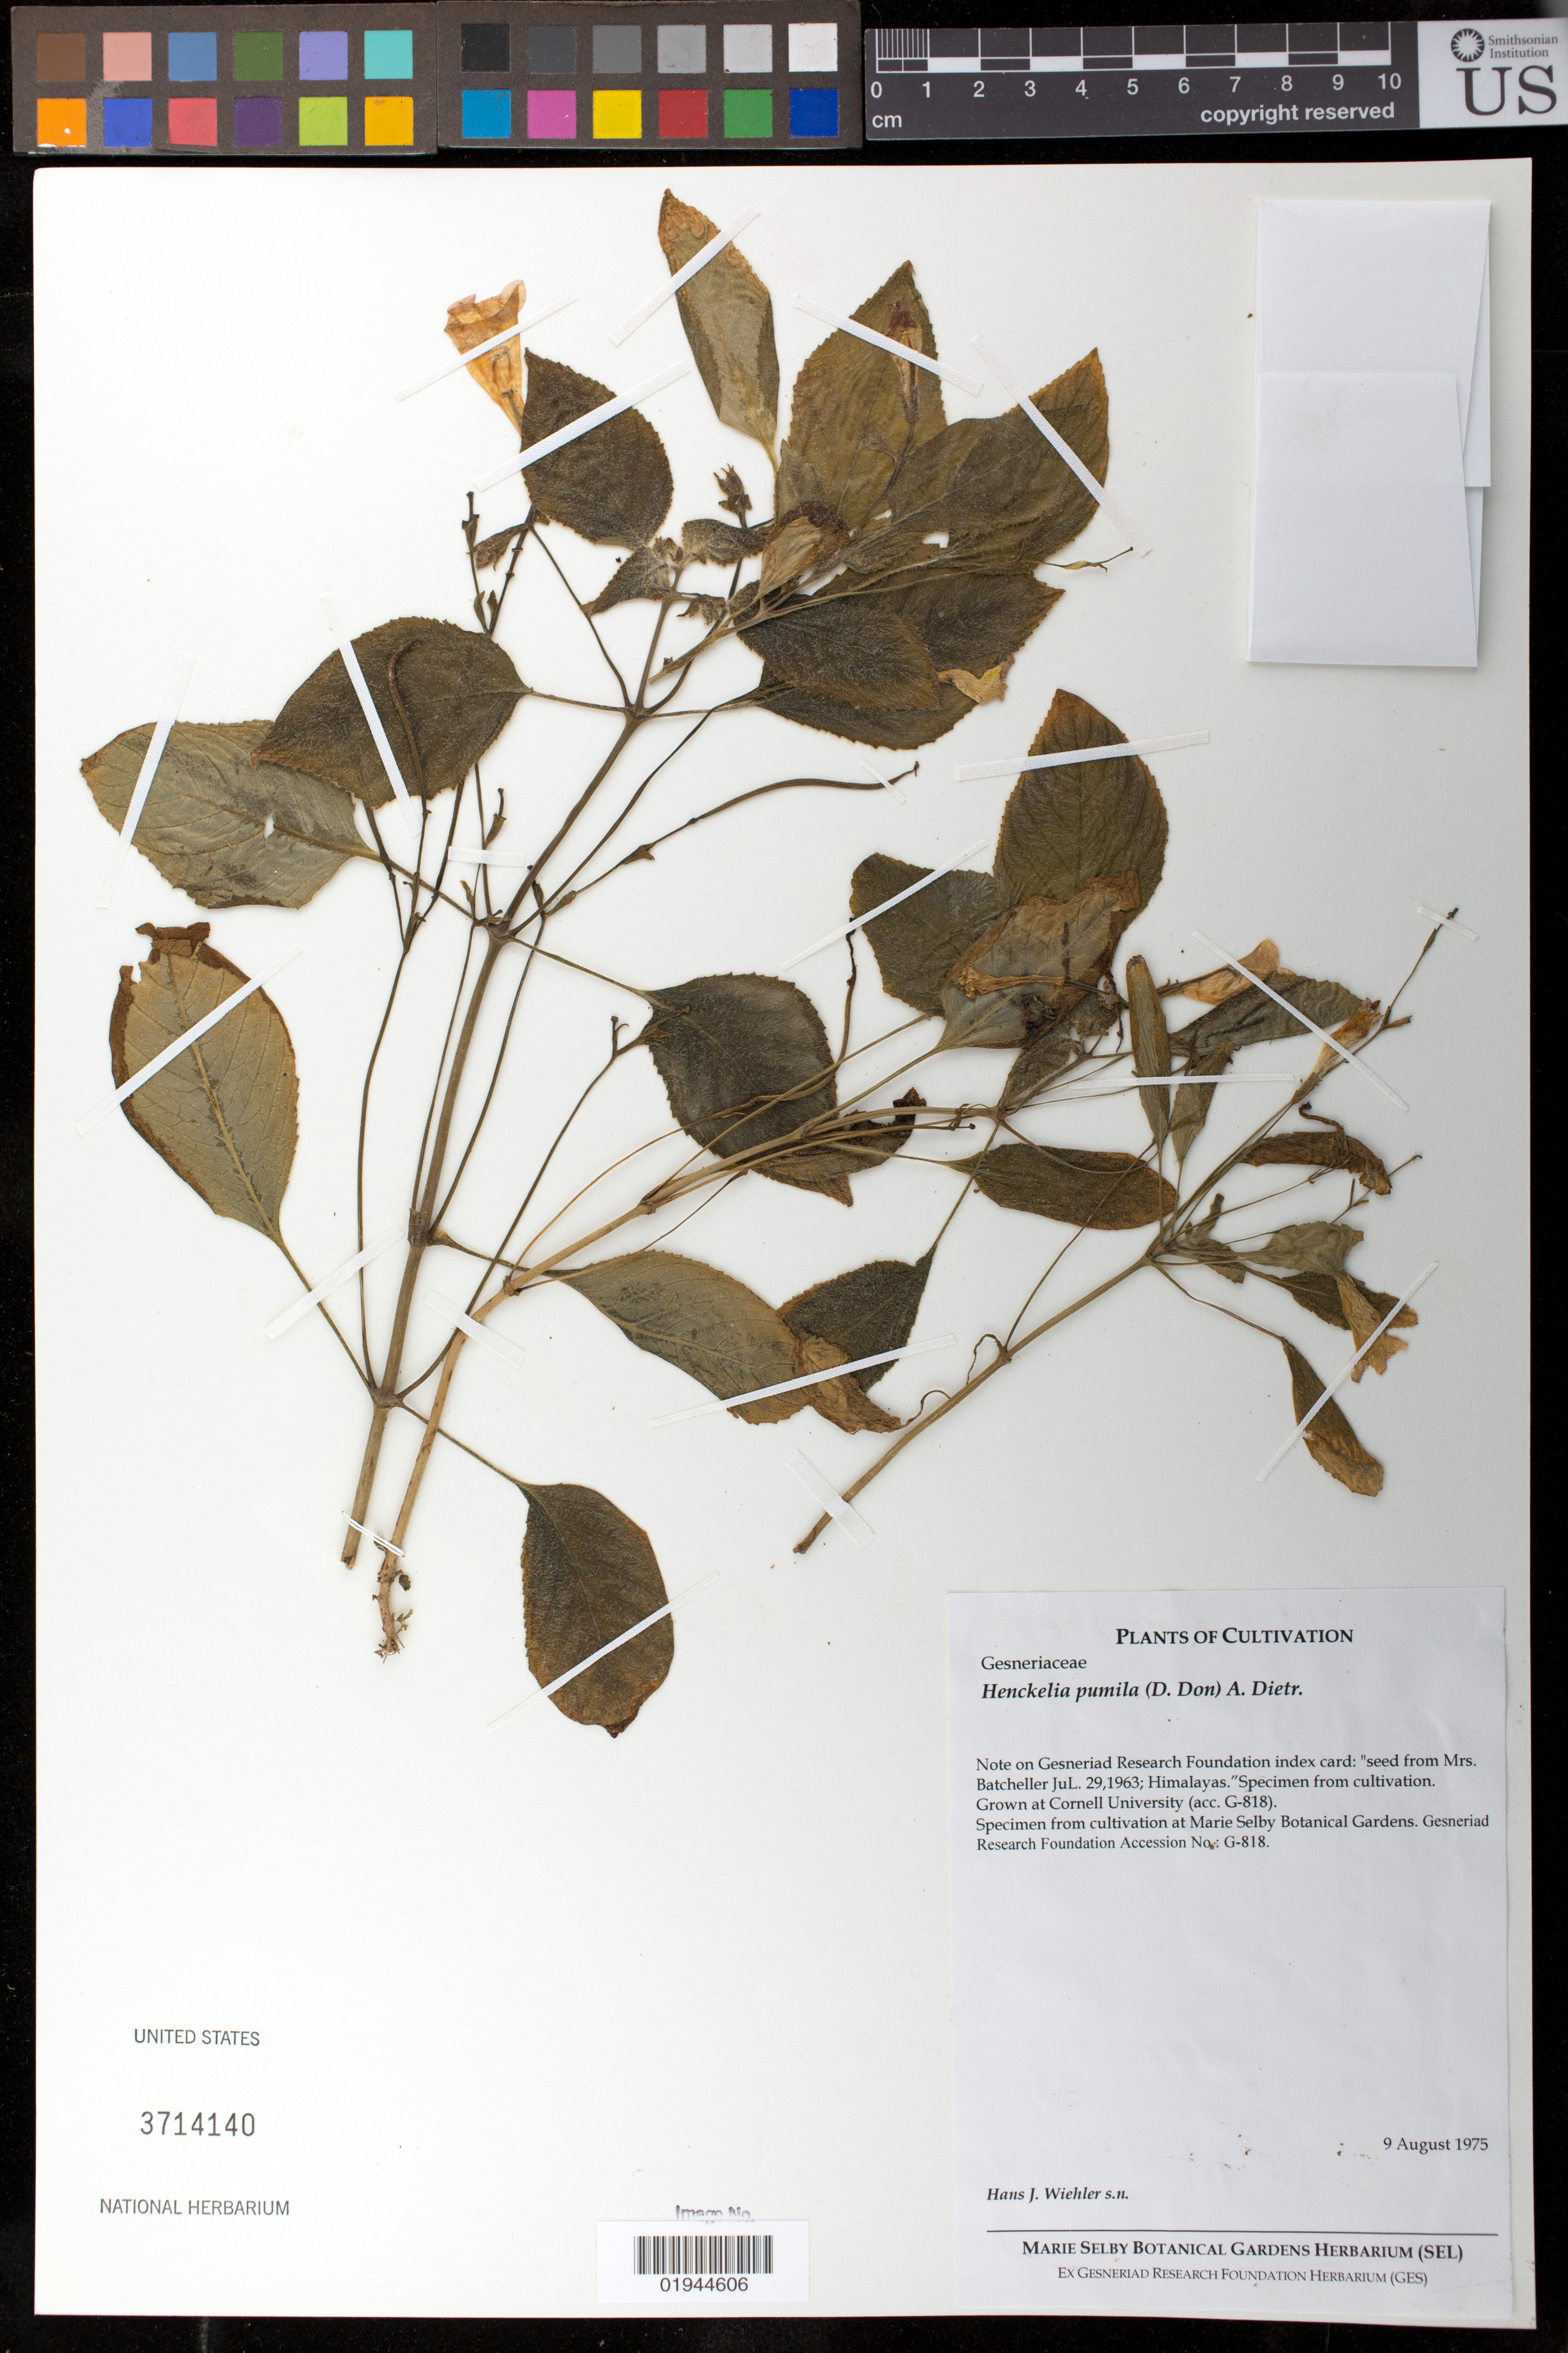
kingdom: Plantae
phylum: Tracheophyta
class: Magnoliopsida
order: Lamiales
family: Gesneriaceae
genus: Henckelia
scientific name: Henckelia pumila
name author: (D. Don) A. Dietr.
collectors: H. J. Wiehler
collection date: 1975-08-09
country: United States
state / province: Florida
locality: Marie Selby Botanical Gardens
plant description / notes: seed from Mrs. Batcheller Jul. 29, 1963; Himalayas. Grown at Cornell University (acc. G-818). Specimen from cultivation ay Marie Selby Botanical Gardens.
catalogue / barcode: US 3714140